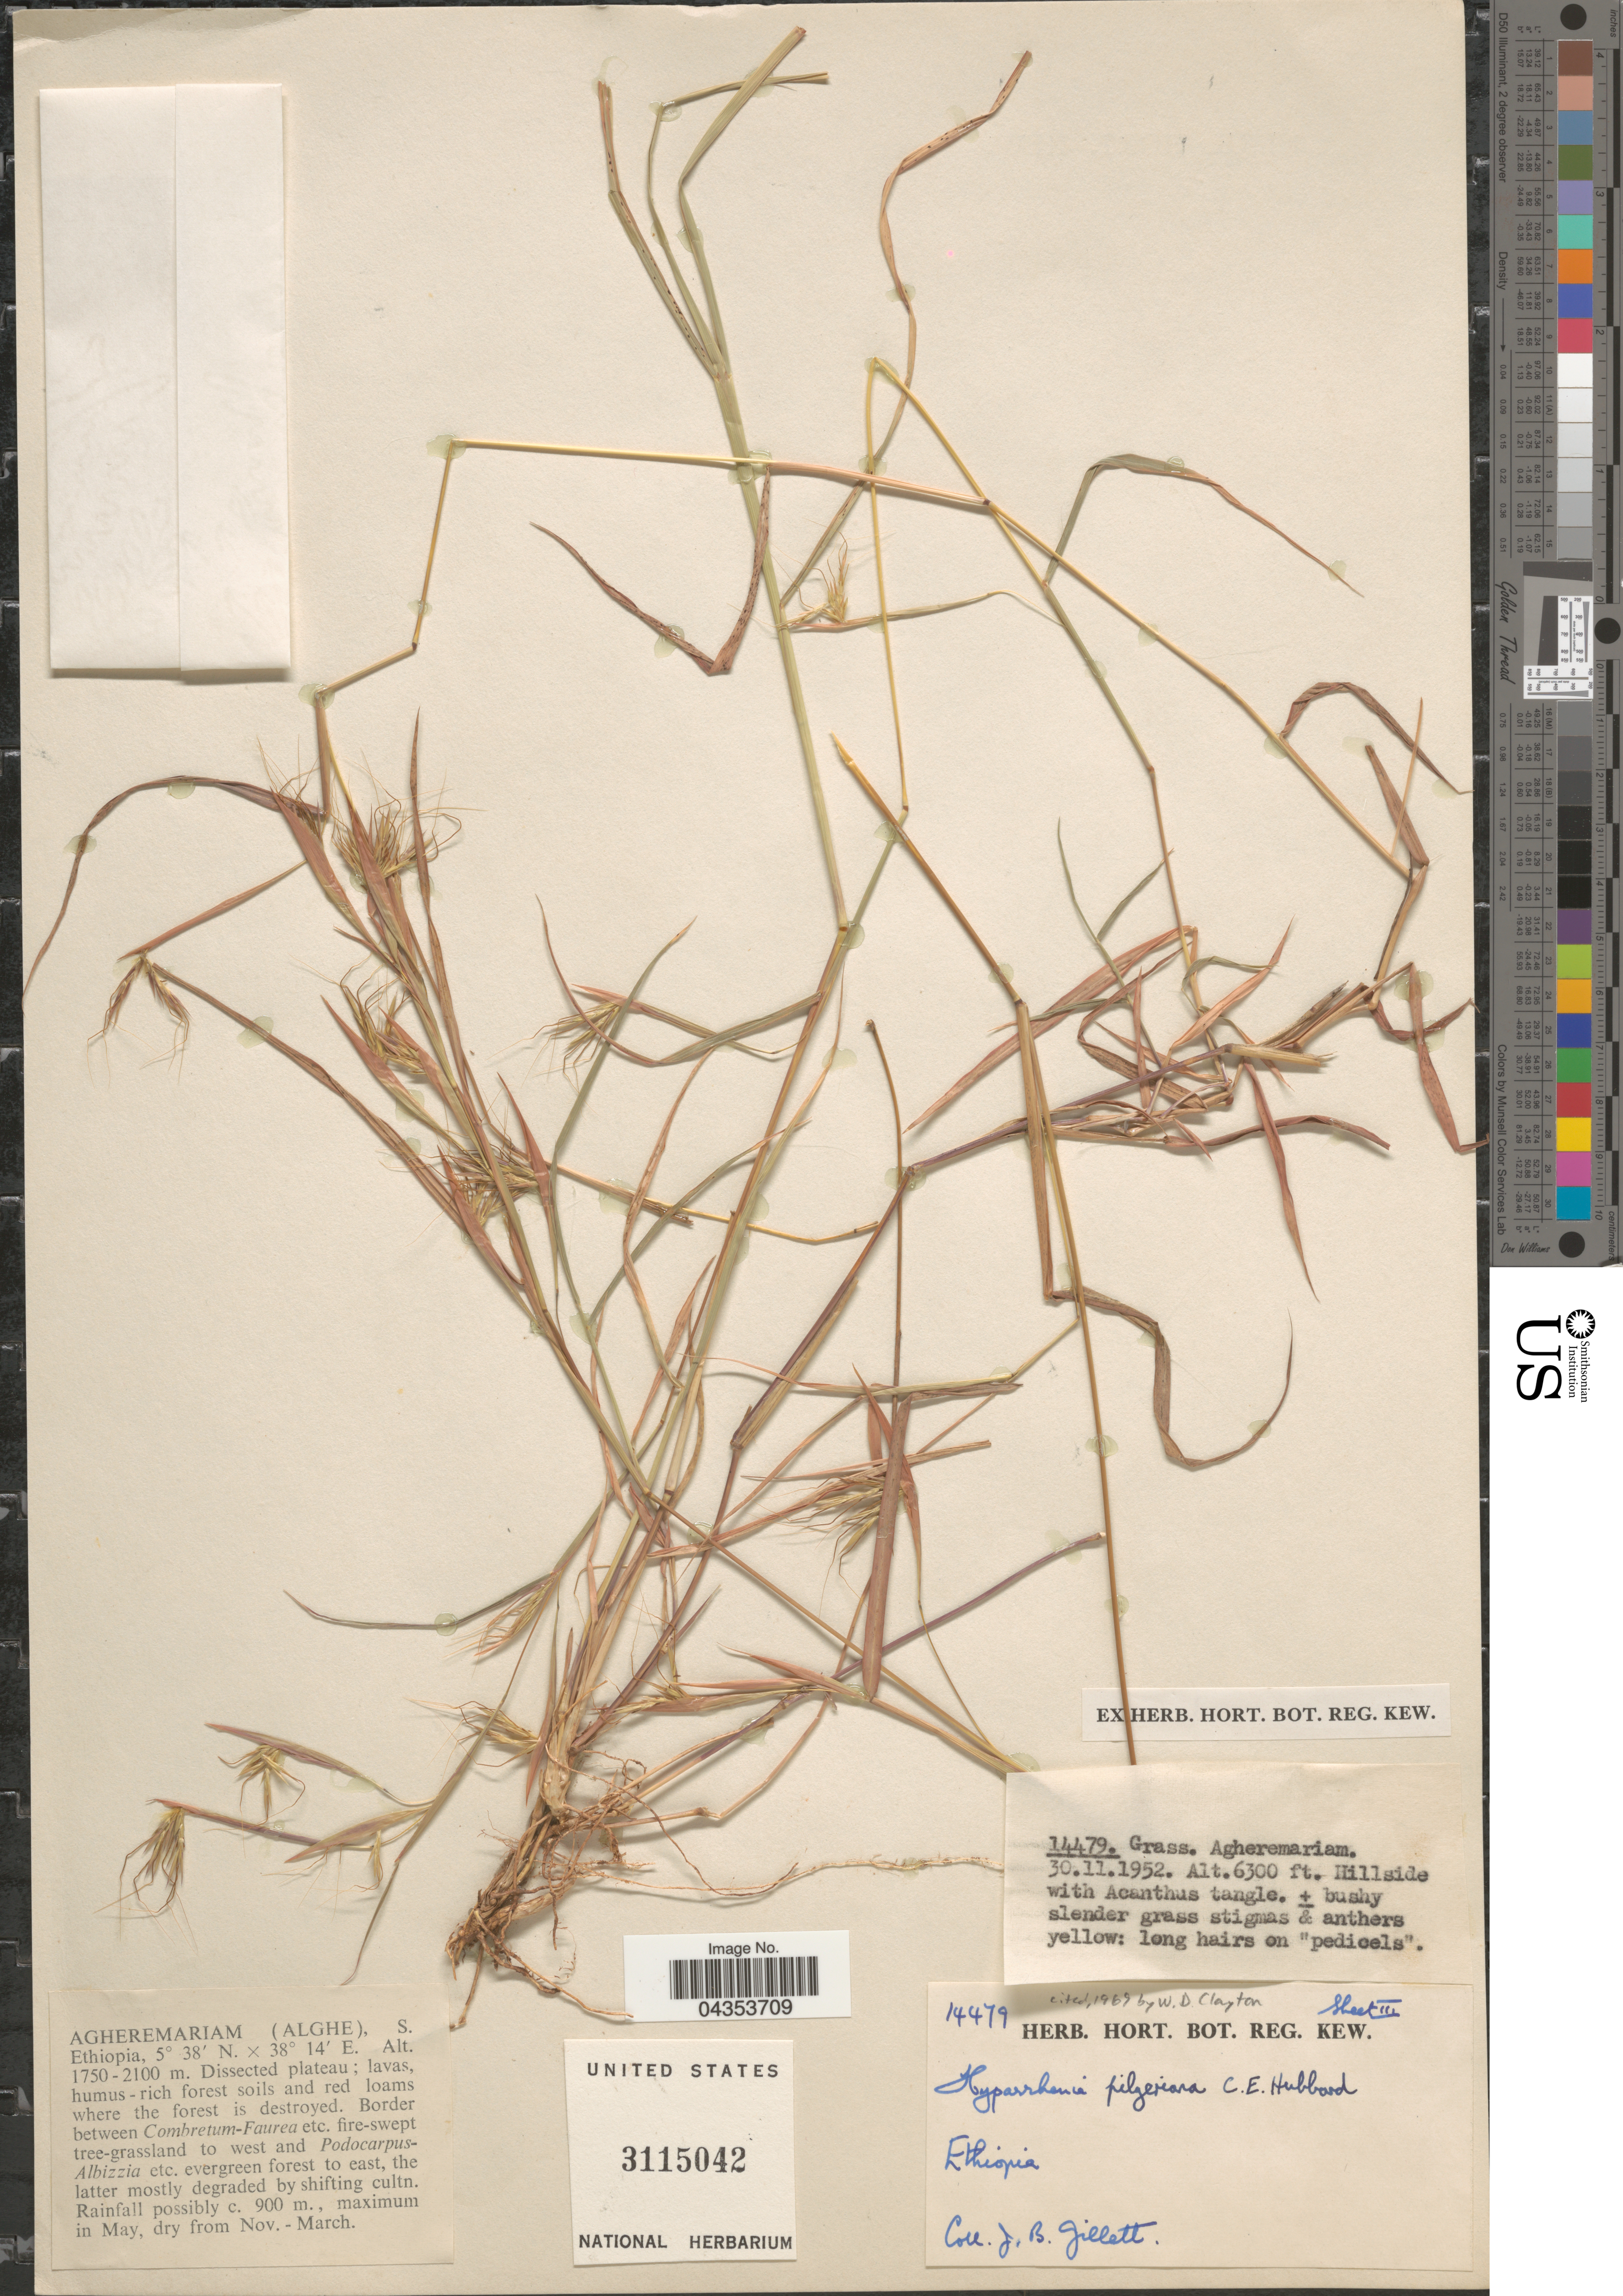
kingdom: Plantae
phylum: Tracheophyta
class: Liliopsida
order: Poales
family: Poaceae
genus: Hyparrhenia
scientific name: Hyparrhenia pilgeriana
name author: C.E. Hubb.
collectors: J. B. Gillett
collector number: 14479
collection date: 1952-11-30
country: Ethiopia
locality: S. Ethiopia.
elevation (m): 1920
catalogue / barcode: US 3115042